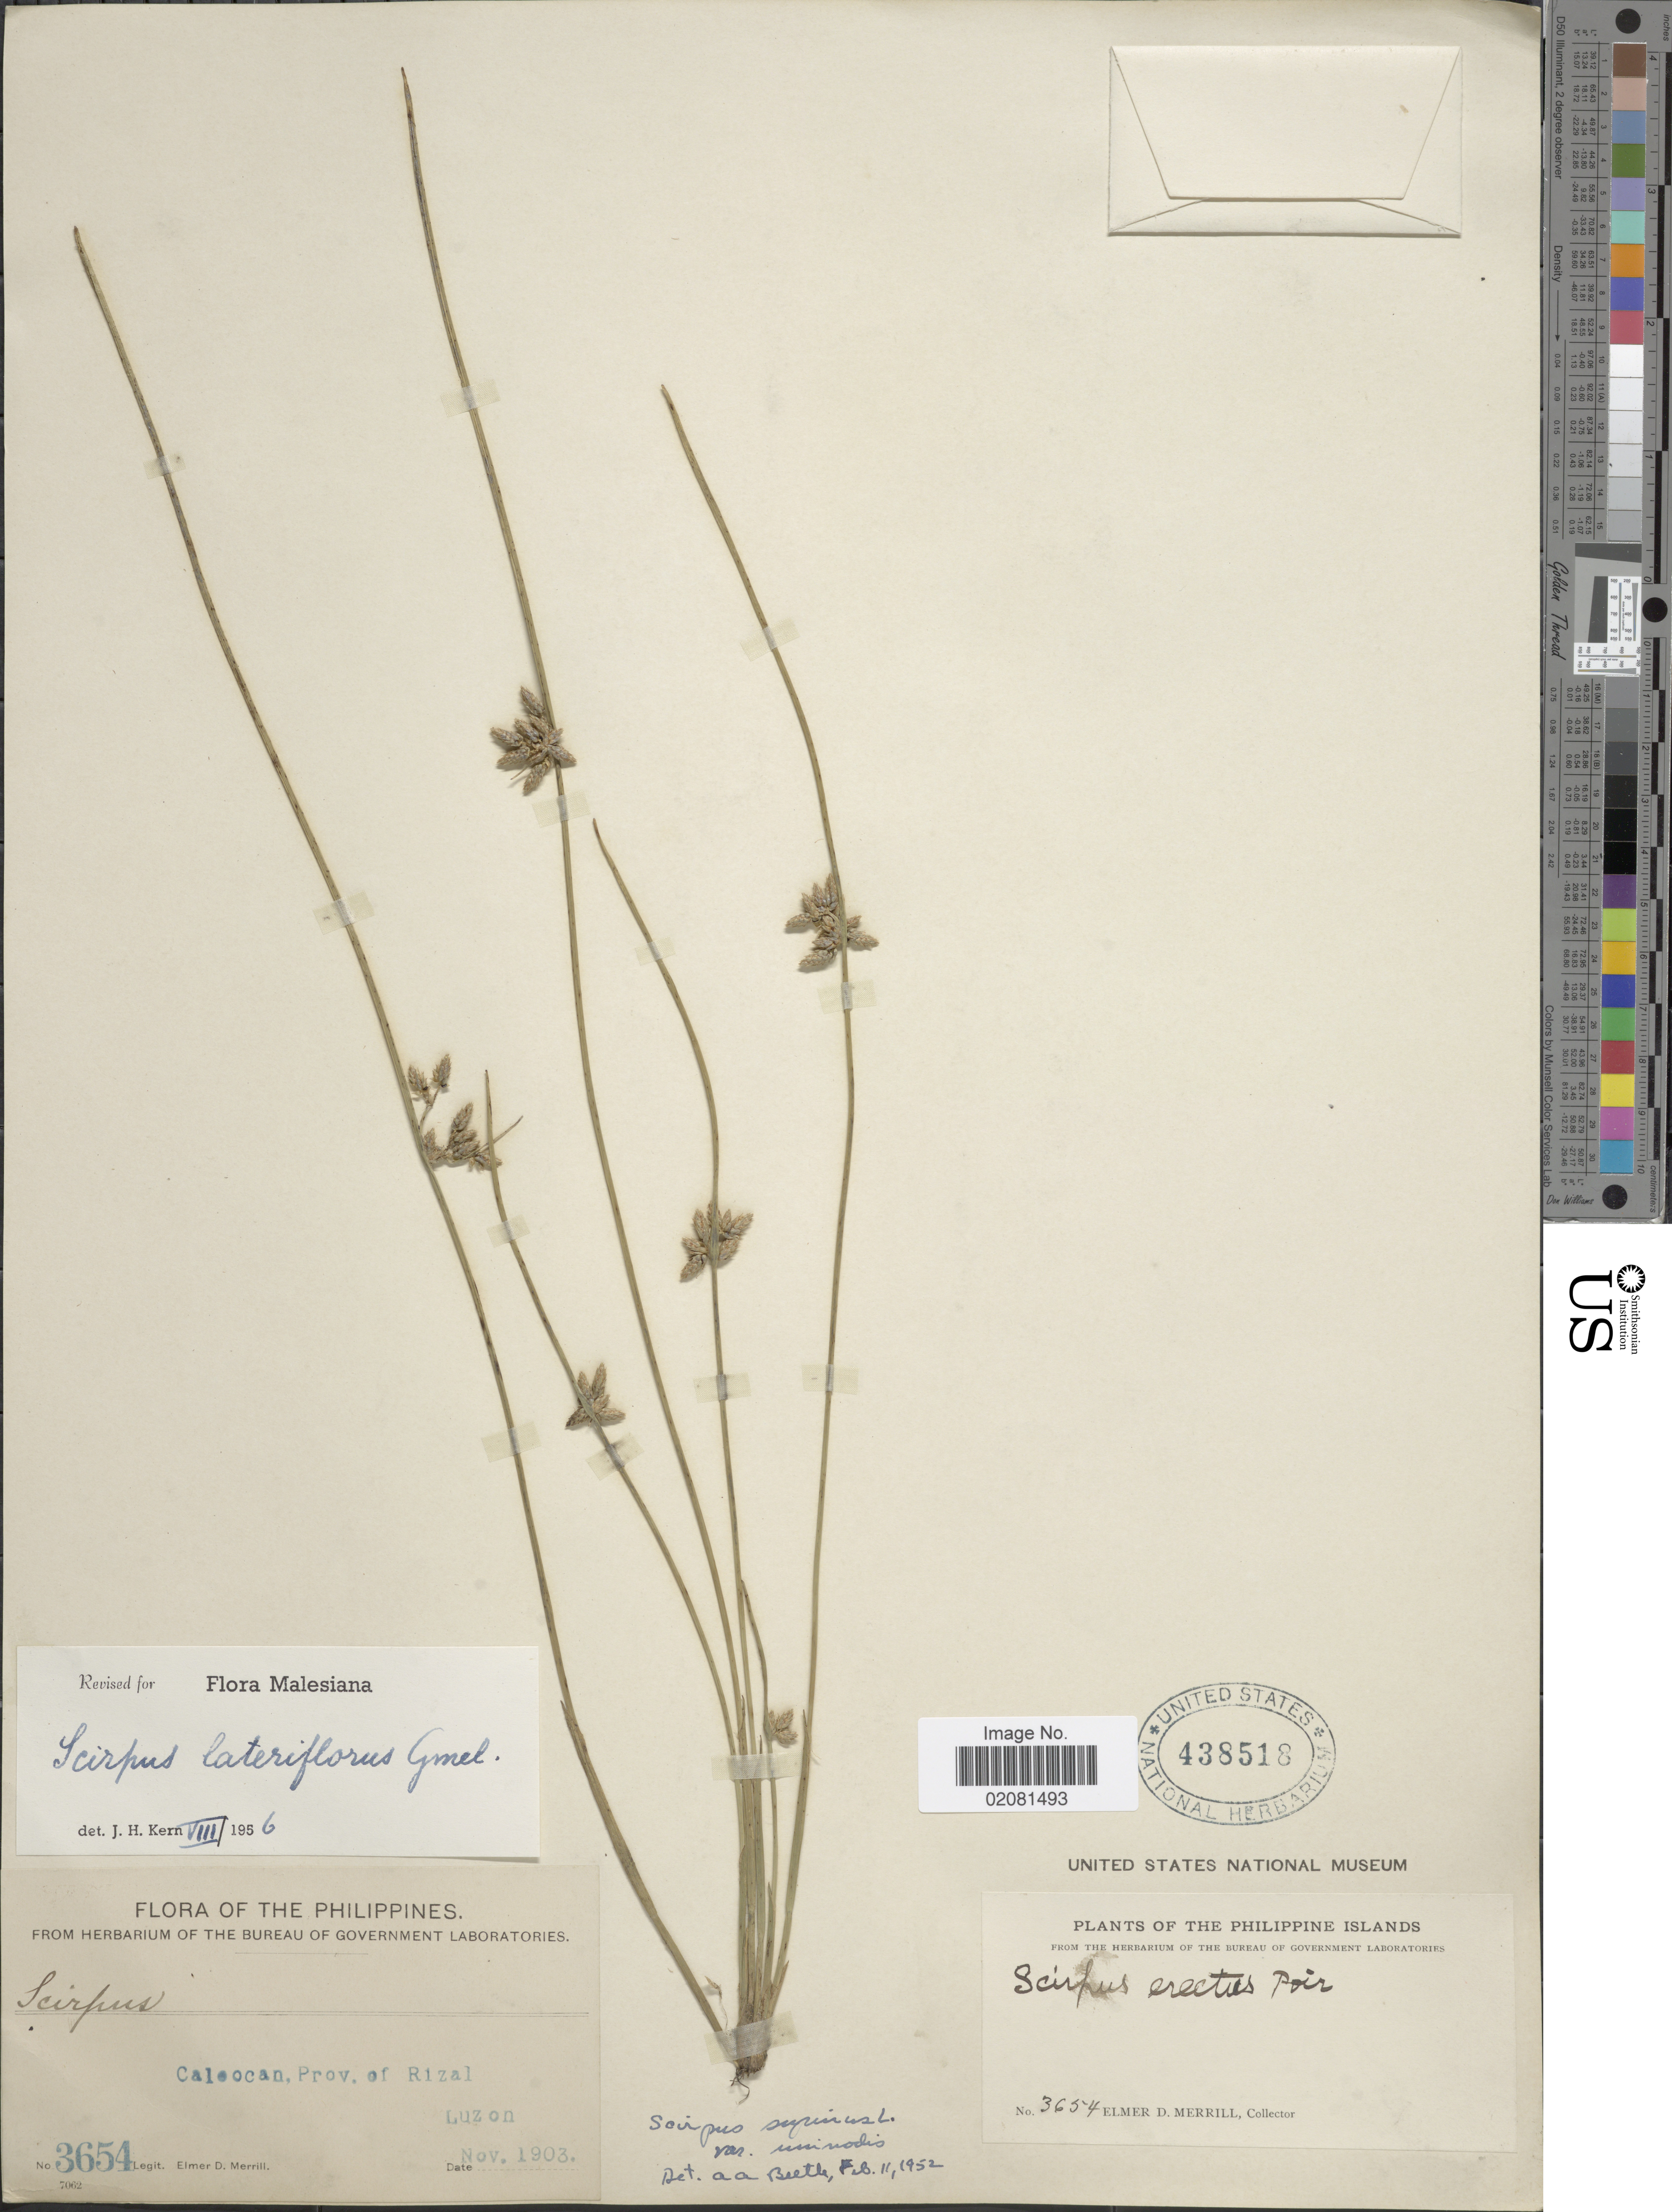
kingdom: Plantae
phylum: Tracheophyta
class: Liliopsida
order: Poales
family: Cyperaceae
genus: Schoenoplectus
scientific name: Schoenoplectus lateriflorus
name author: (J.F. Gmel.)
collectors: E. D. Merrill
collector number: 3654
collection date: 1903-11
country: Philippines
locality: Caleocan, Prov. of Rizal. Luzon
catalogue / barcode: US 438518